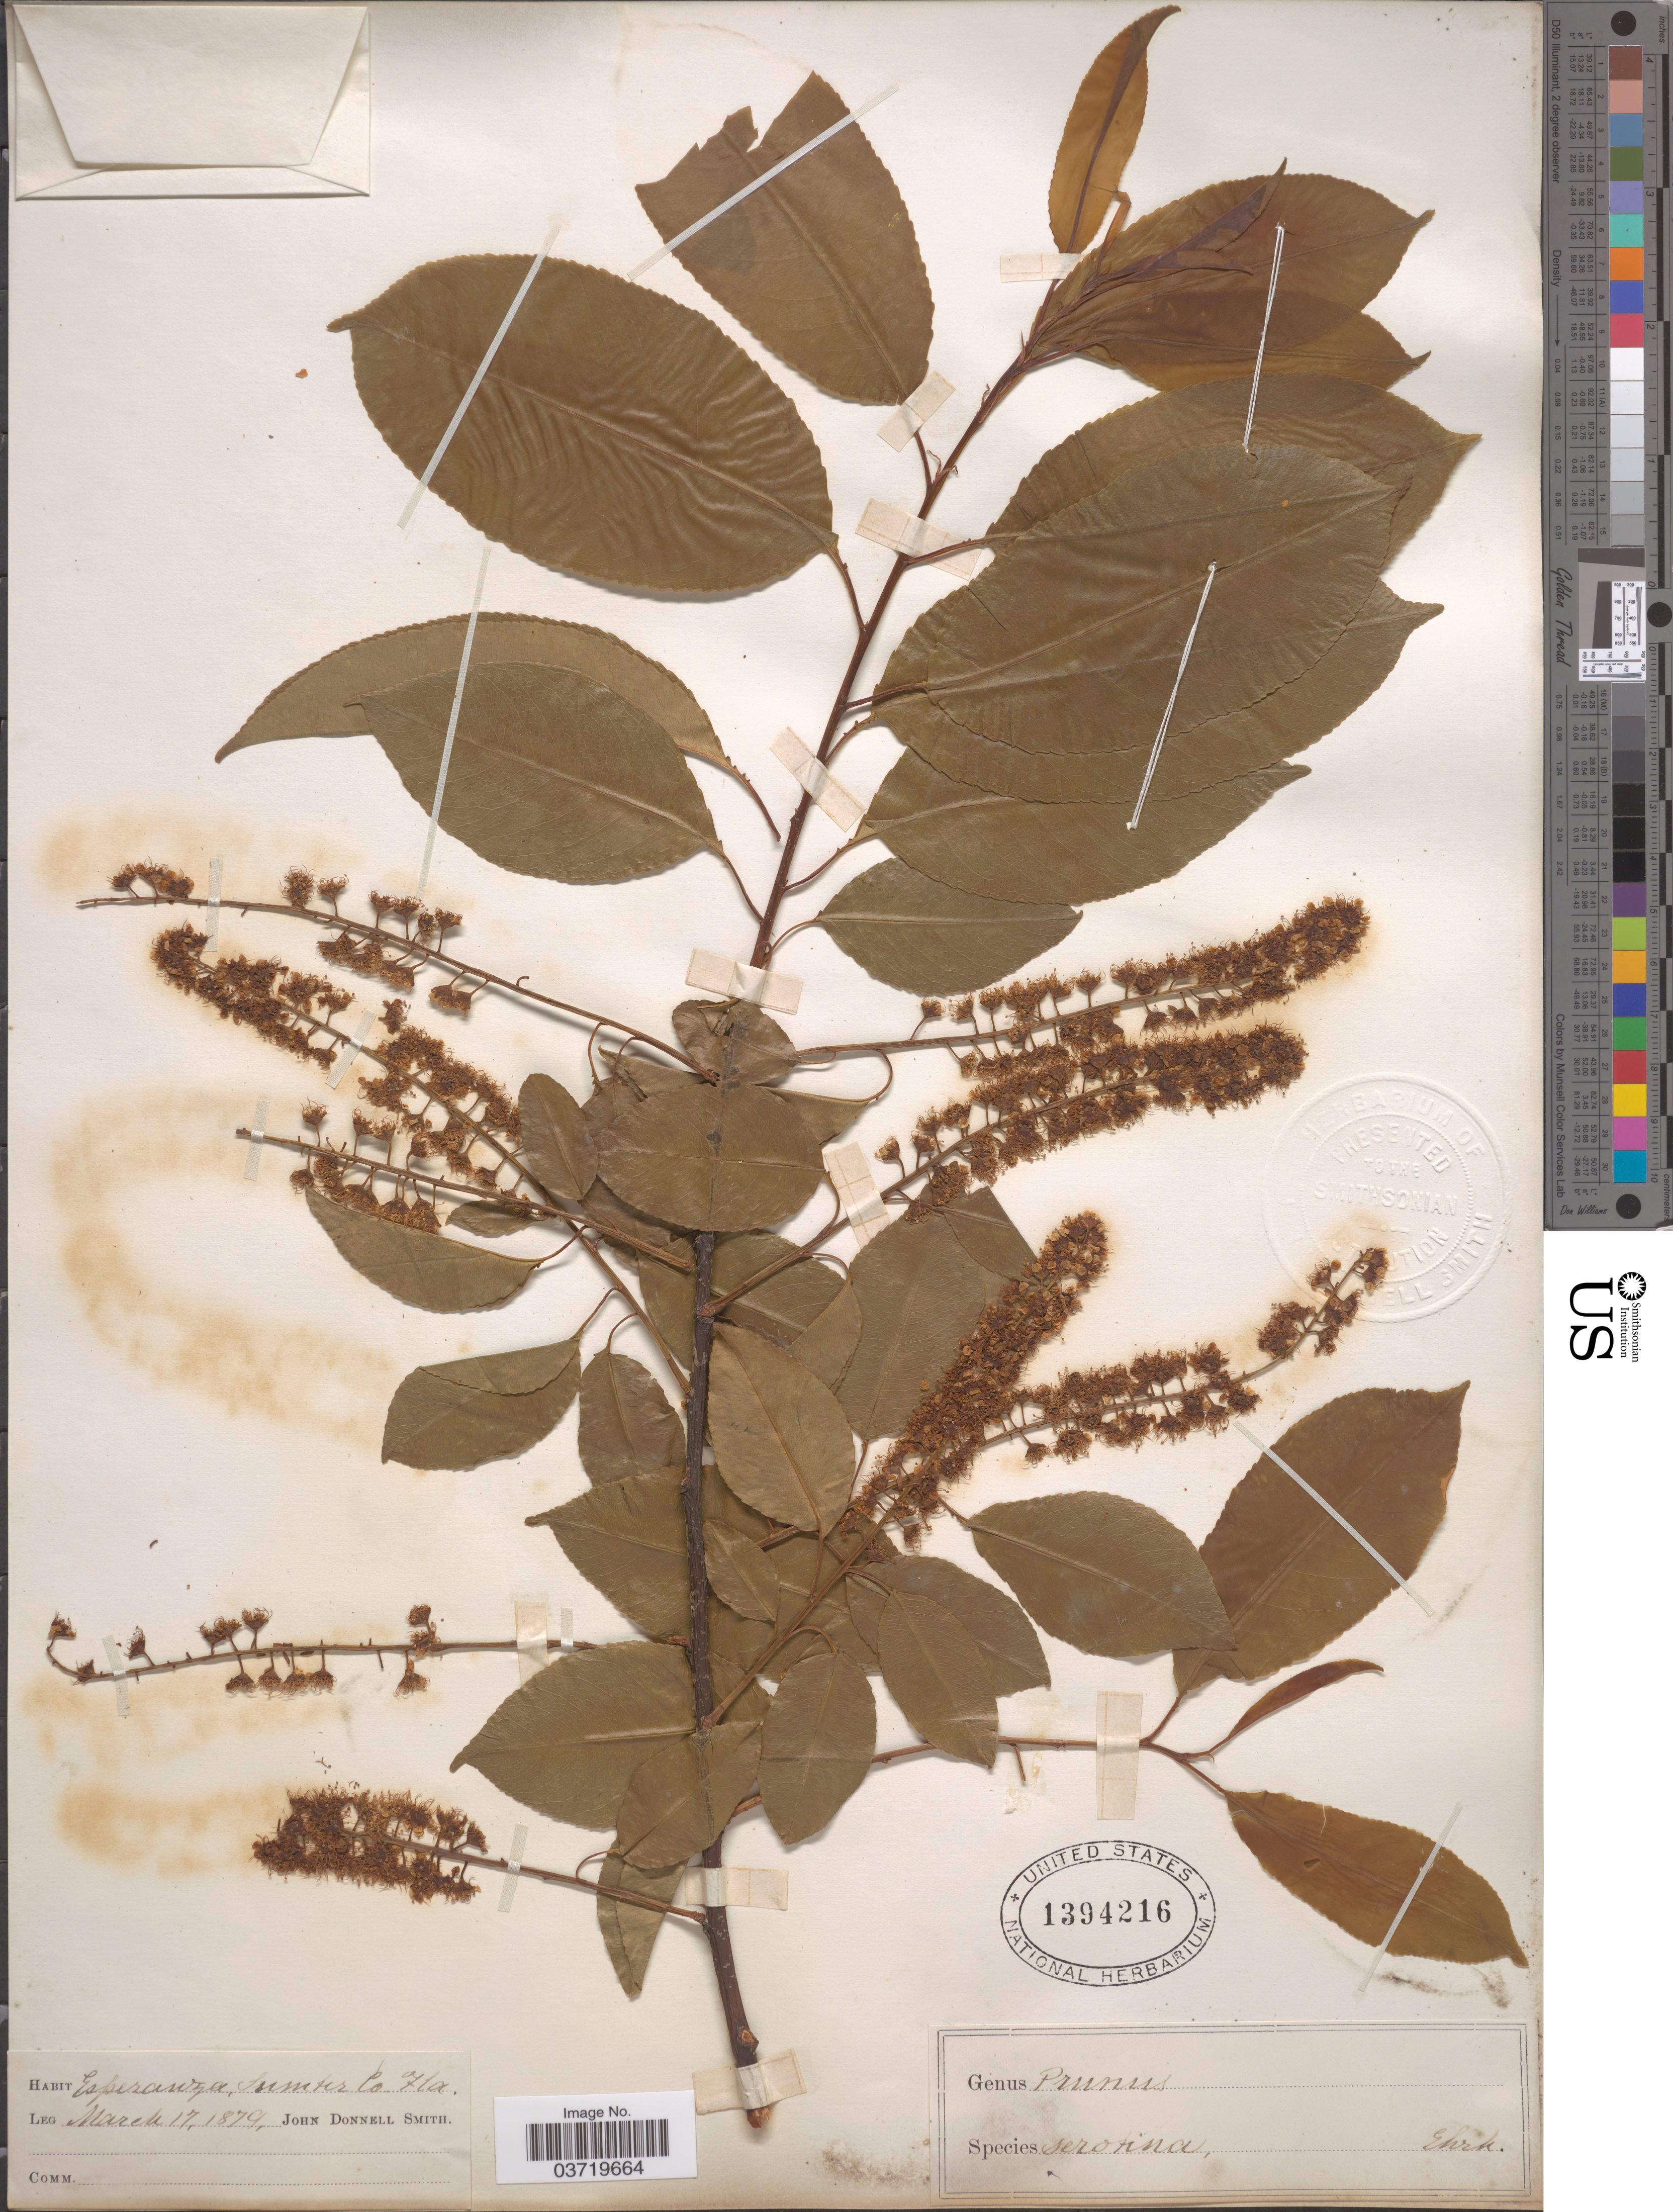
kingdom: Plantae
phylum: Tracheophyta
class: Magnoliopsida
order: Rosales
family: Rosaceae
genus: Prunus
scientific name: Prunus serotina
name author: Ehrh.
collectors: J. Donnell Smith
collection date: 1879-03-17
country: United States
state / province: Florida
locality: Esperanza, Sumter Co.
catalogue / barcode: US 1394216